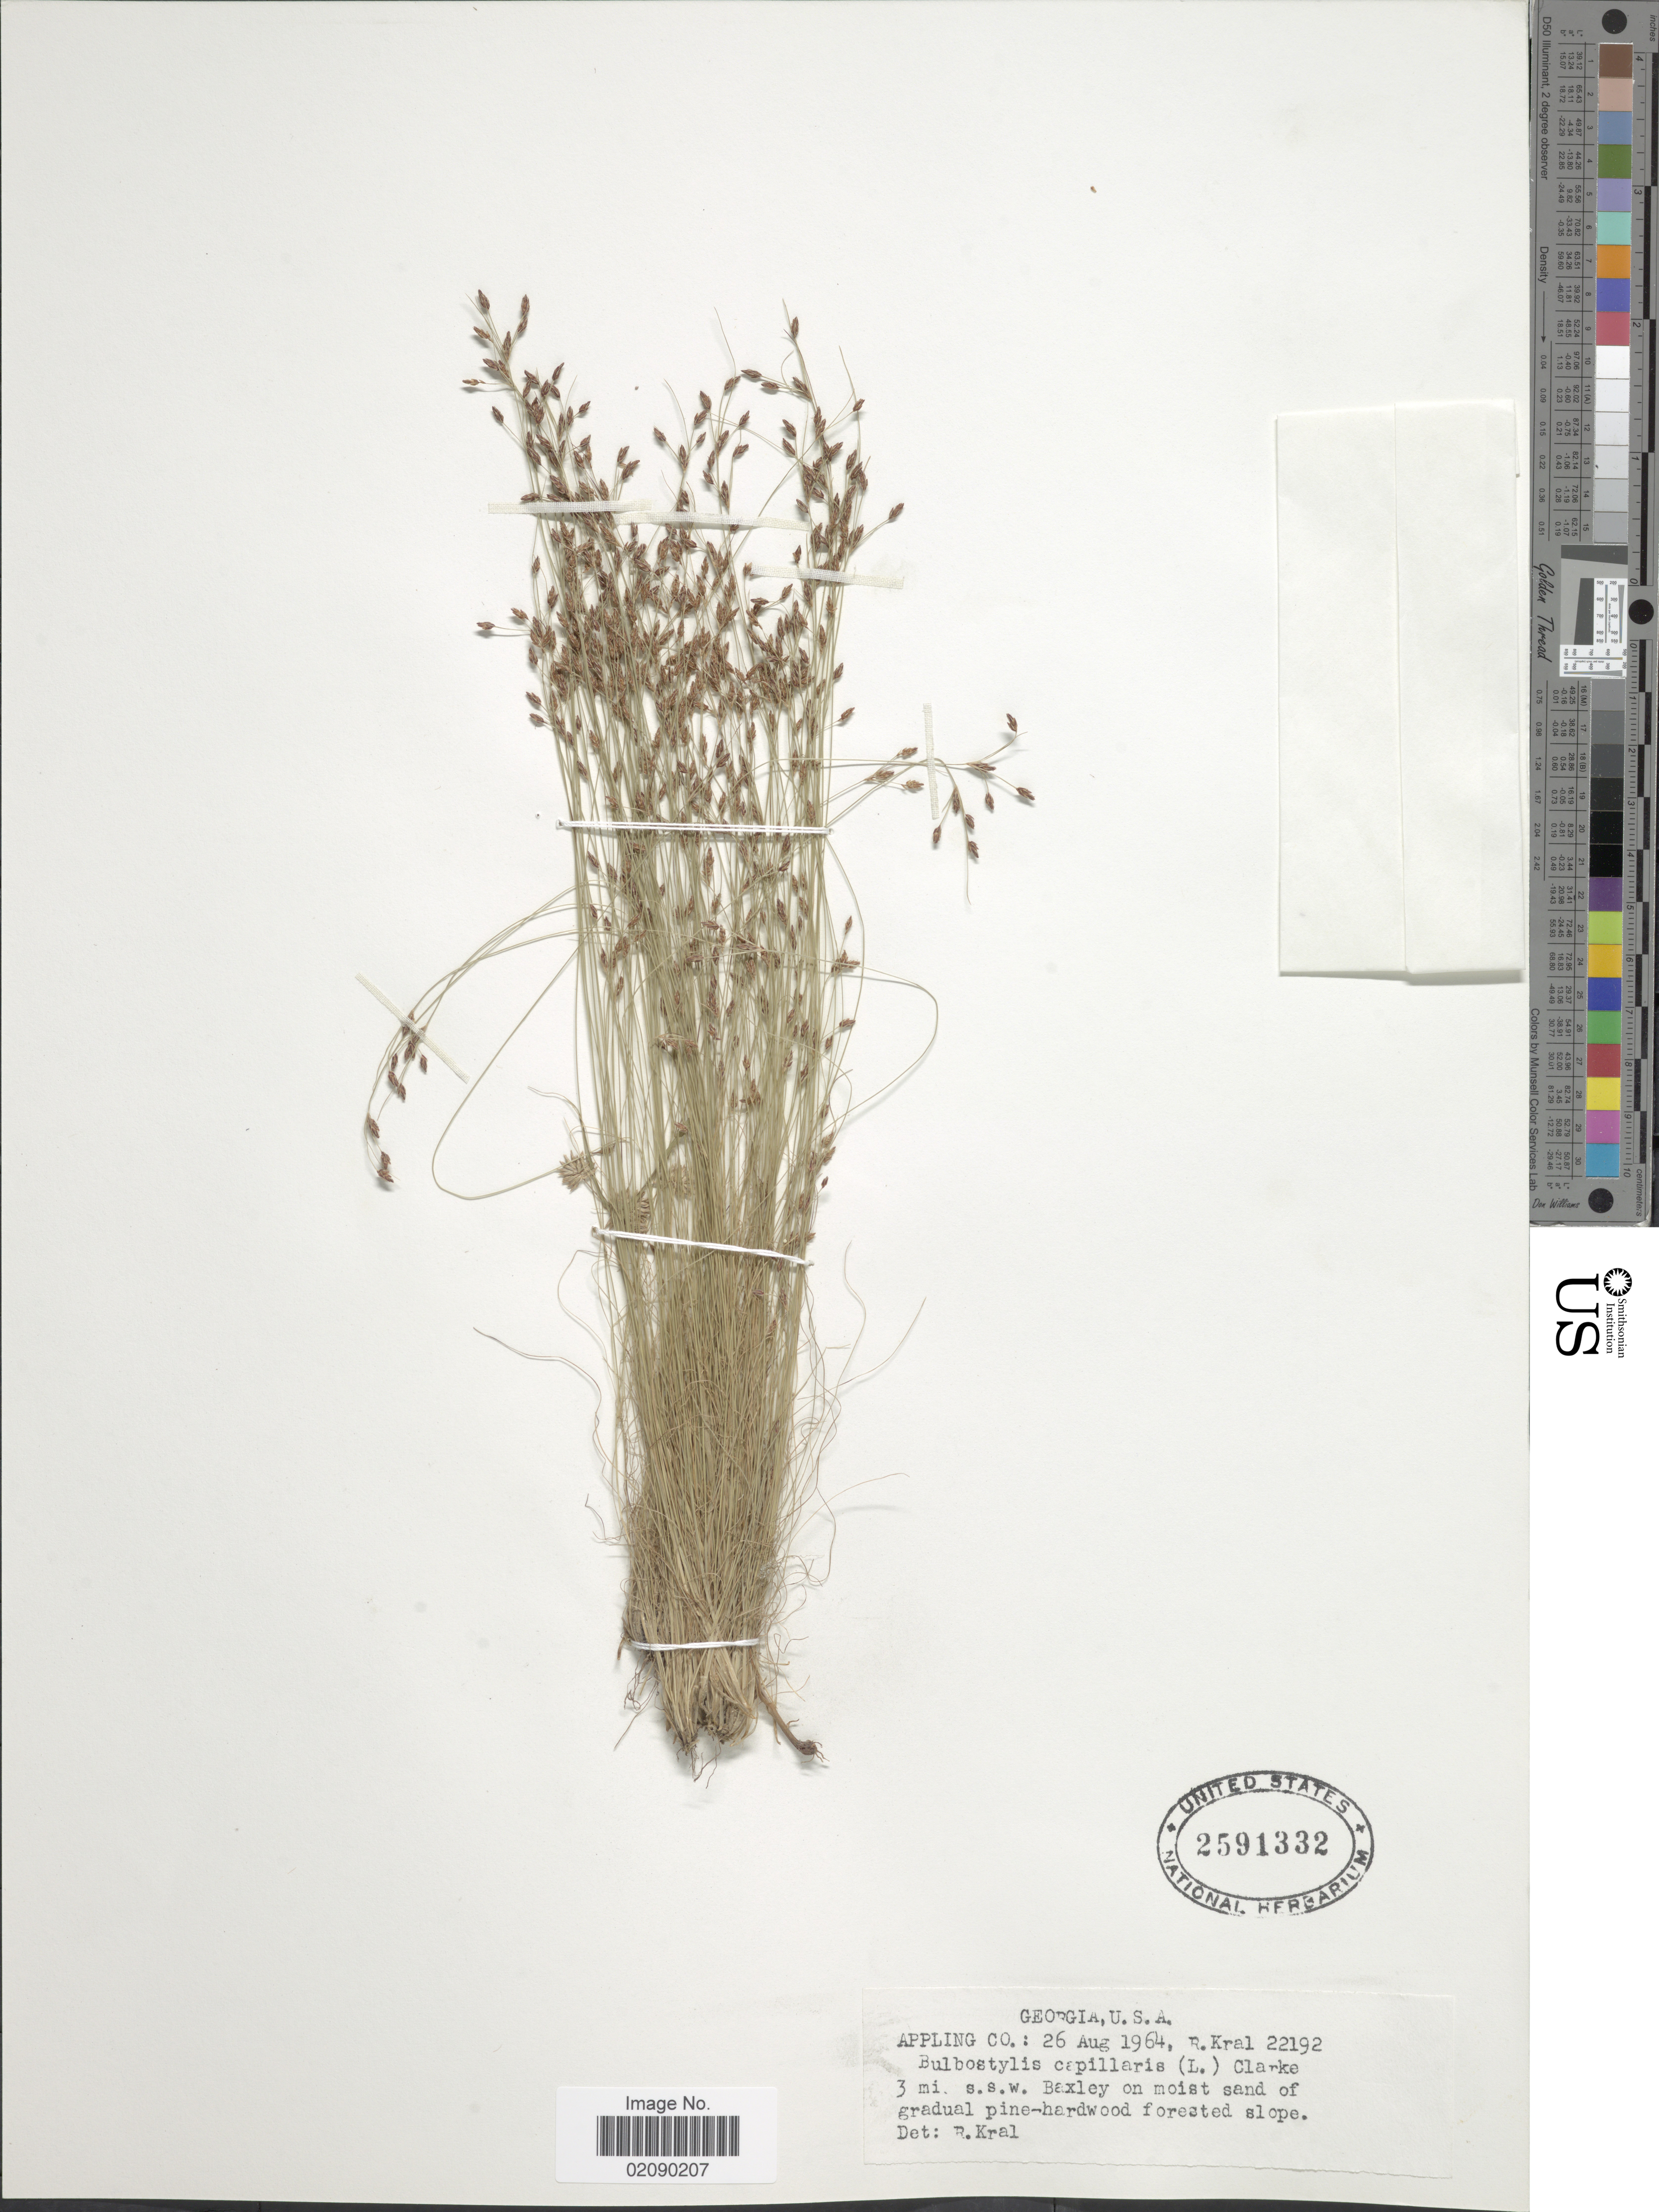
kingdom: Plantae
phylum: Tracheophyta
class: Liliopsida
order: Poales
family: Cyperaceae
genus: Bulbostylis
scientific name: Bulbostylis capillaris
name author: (L.) Kunth ex C.B. Clarke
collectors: R. Kral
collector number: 22192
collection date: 1964-08-26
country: United States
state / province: Georgia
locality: Appling Co.: 3 mi. s.s.w. Baxley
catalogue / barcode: US 2591332